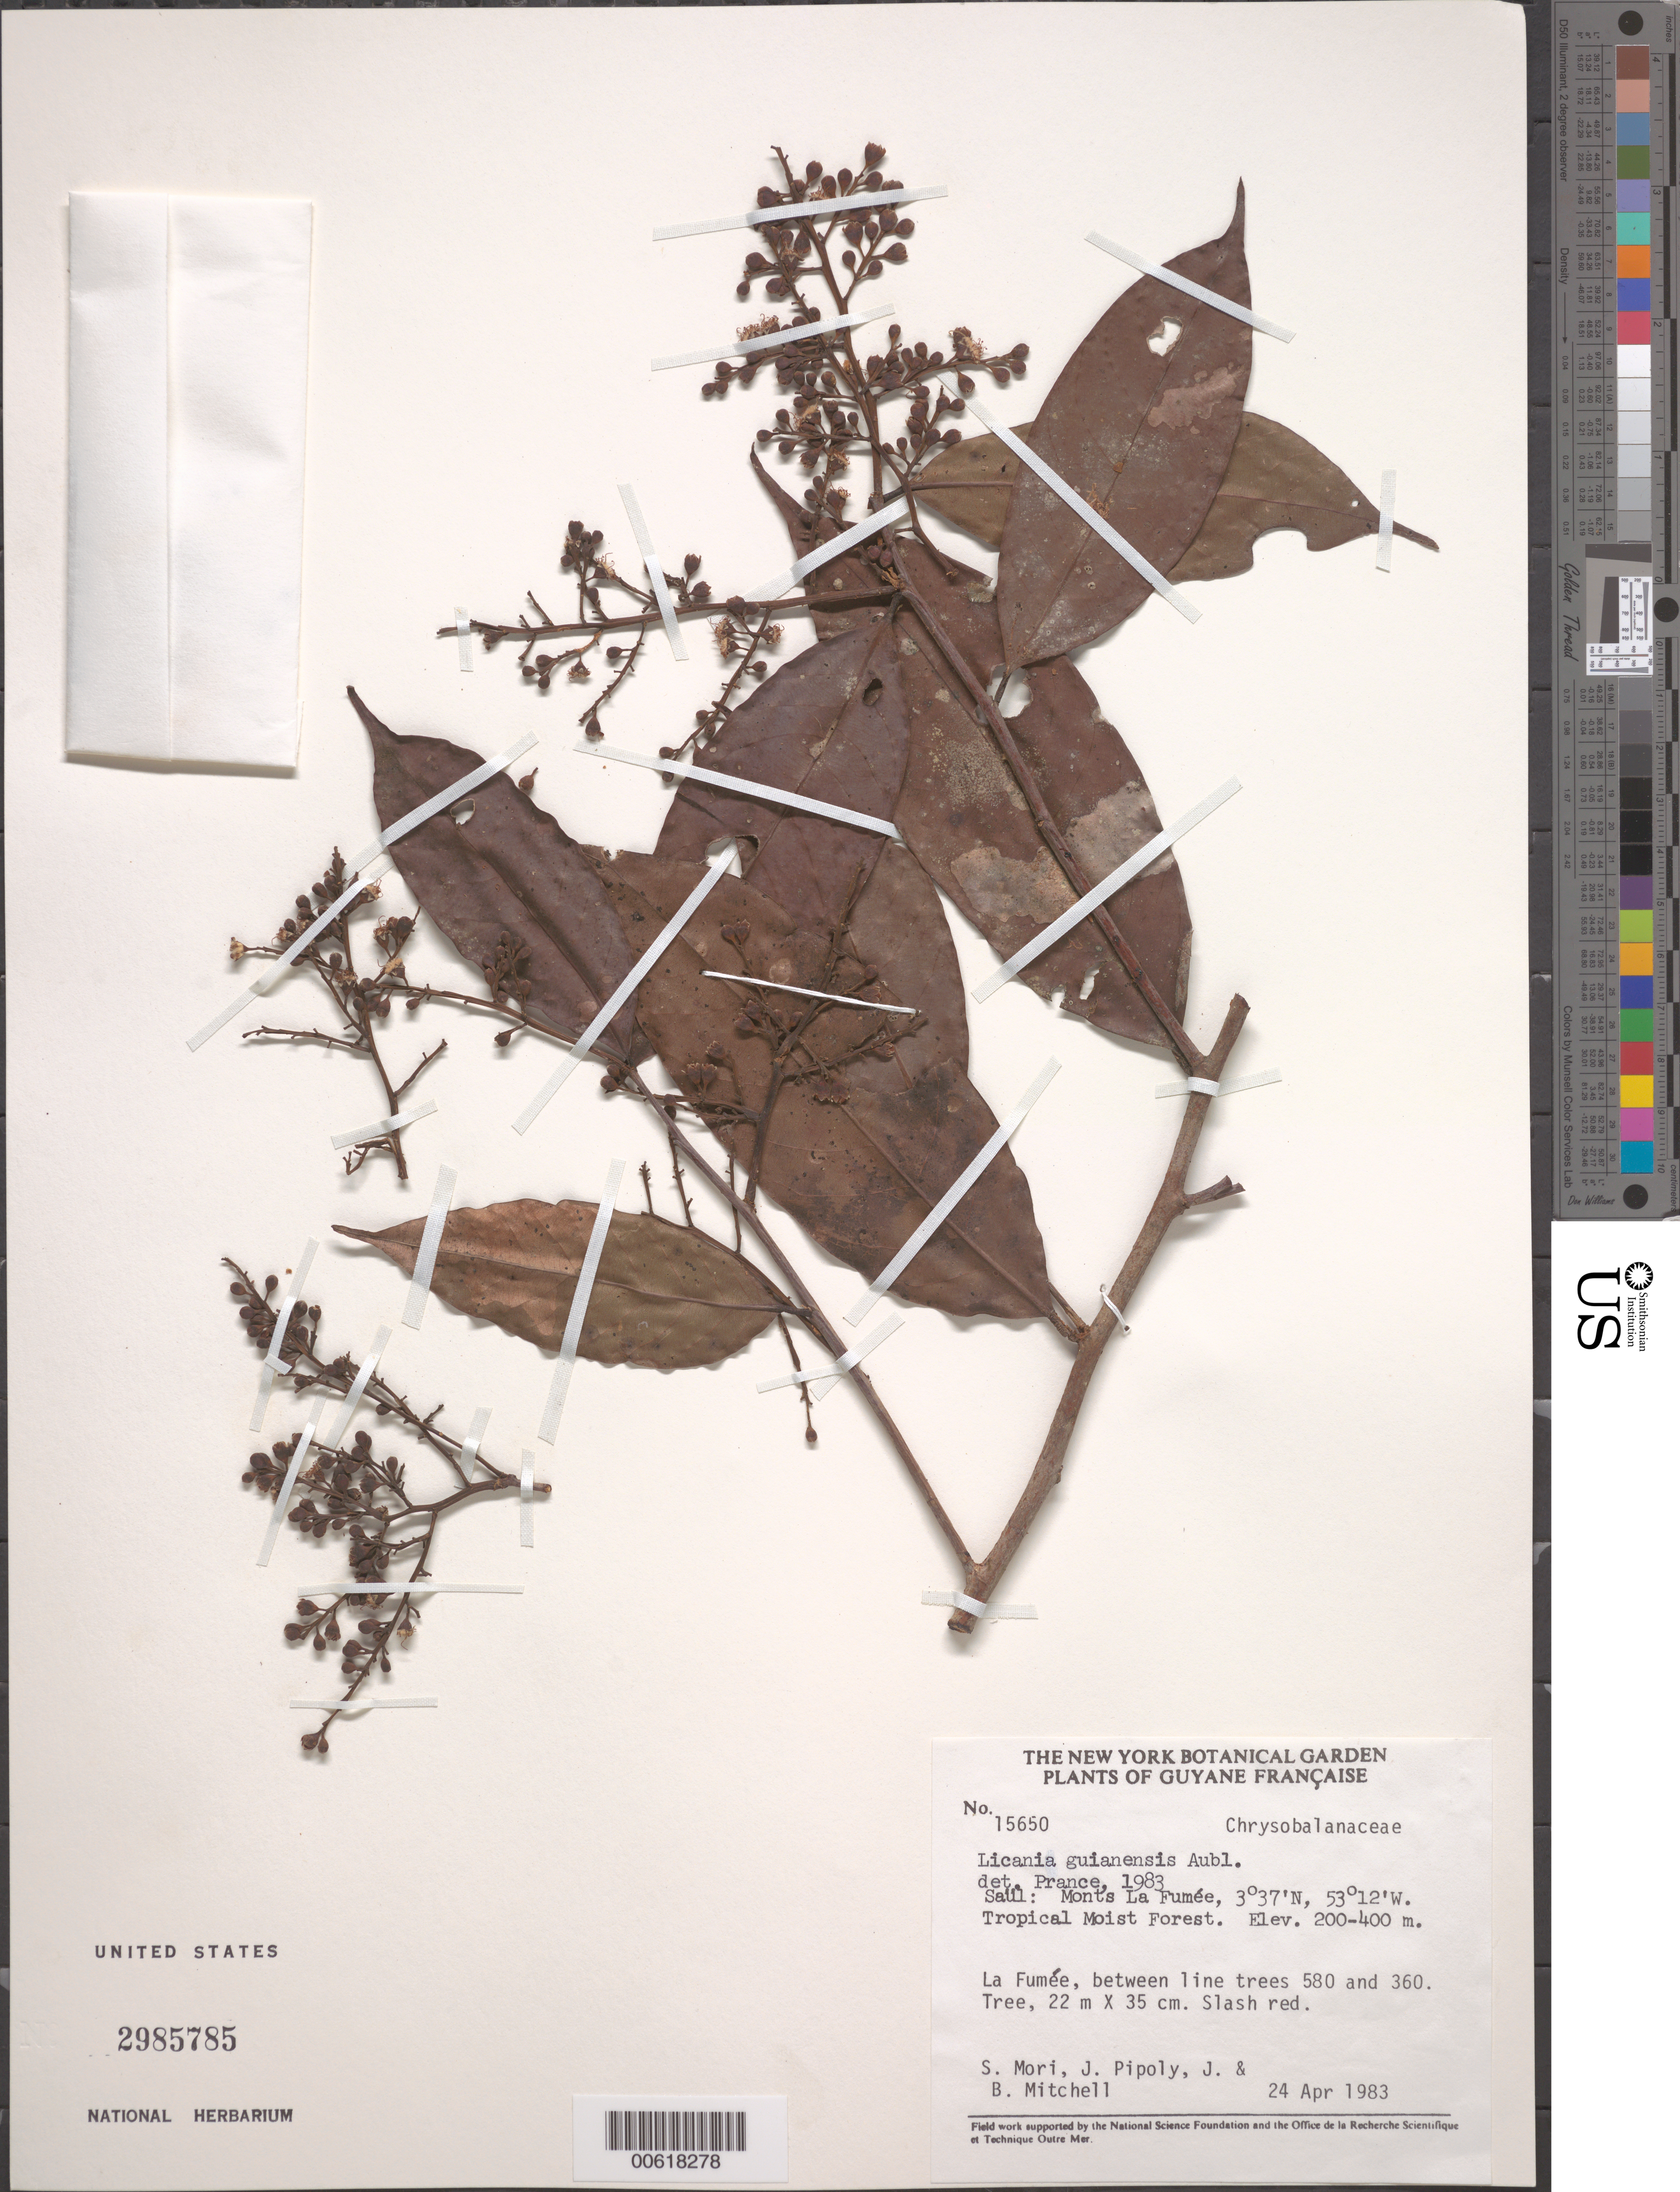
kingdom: Plantae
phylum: Tracheophyta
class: Magnoliopsida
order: Malpighiales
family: Chrysobalanaceae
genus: Moquilea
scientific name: Moquilea guianensis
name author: Aubl.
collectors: S. Mori, J. J. Pipoly & B. Mitchell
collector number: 15650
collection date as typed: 24-Apr-83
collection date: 1983-04-24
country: French Guiana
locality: Saül, Monts La Fumée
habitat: Tropical moist forest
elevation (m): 200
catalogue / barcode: US 2985785